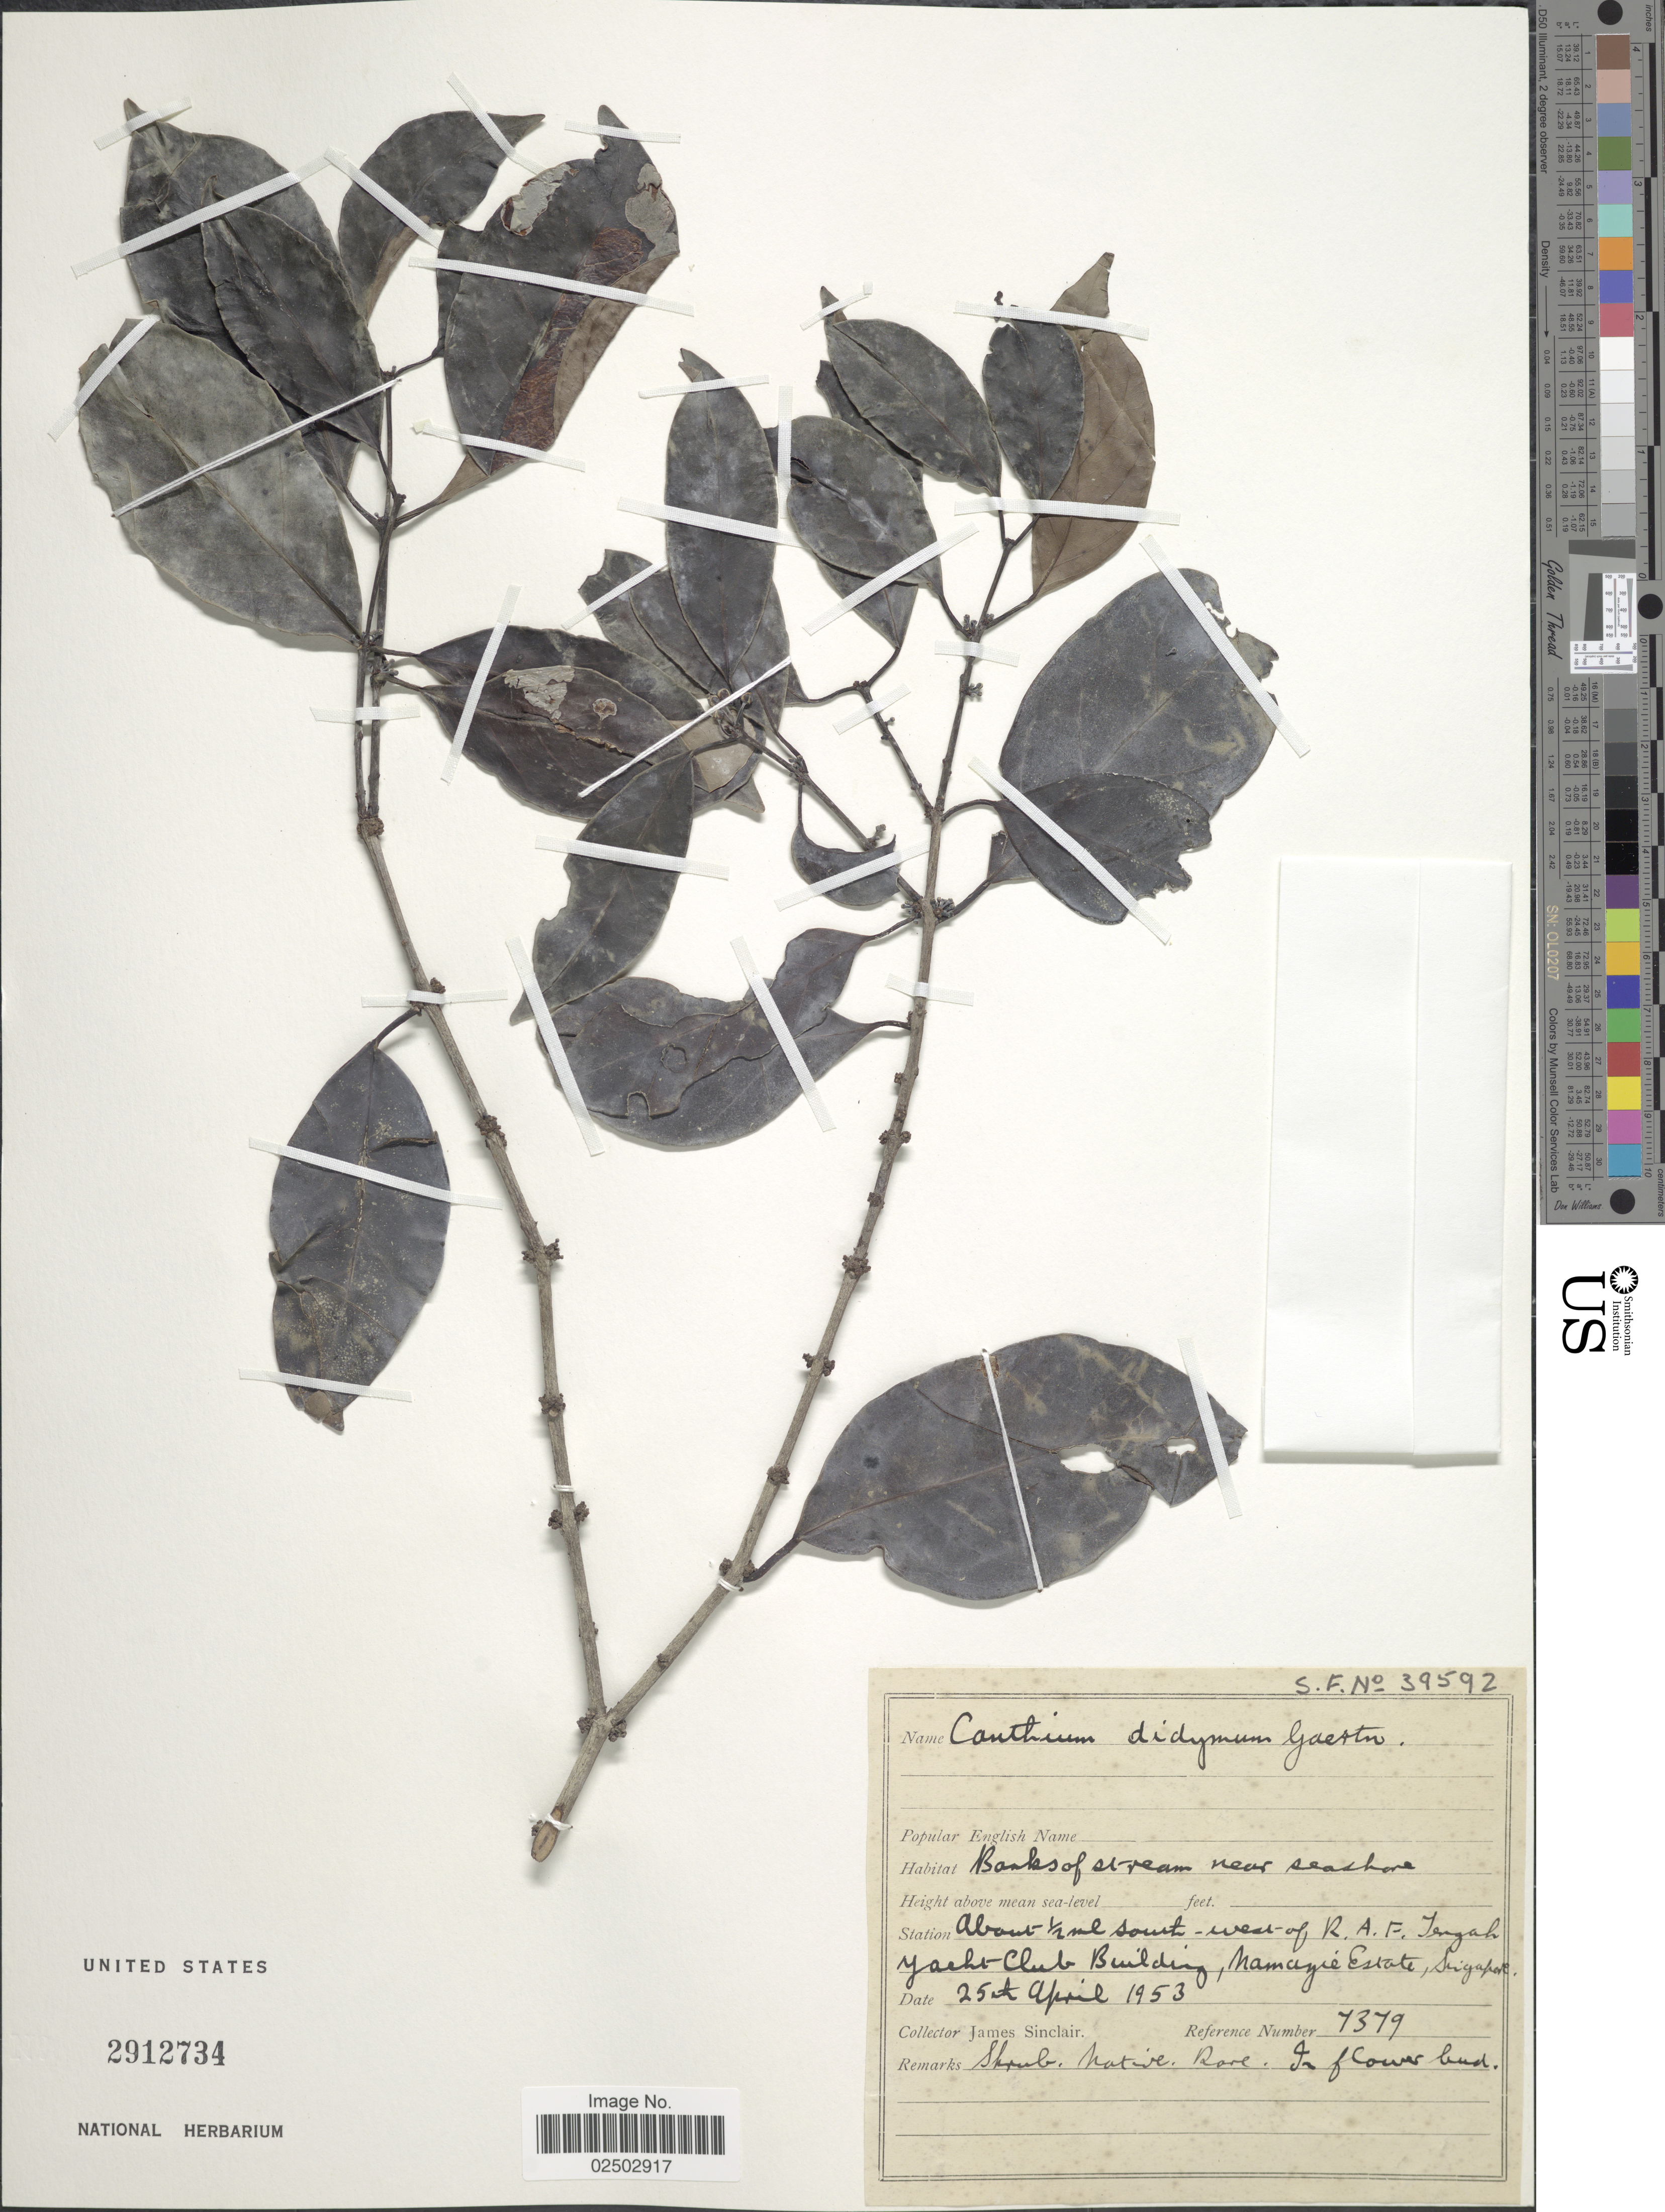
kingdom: Plantae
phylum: Tracheophyta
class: Magnoliopsida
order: Gentianales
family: Rubiaceae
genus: Canthium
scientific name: Canthium didymum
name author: C.F. Gaertn.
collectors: J. Sinclair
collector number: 7379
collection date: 1953-04-25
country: Singapore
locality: About ½ ml south-west of R.A.F. Tengah Yacht Club Building, Namaje Estate, Singapore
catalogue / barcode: US 2912734